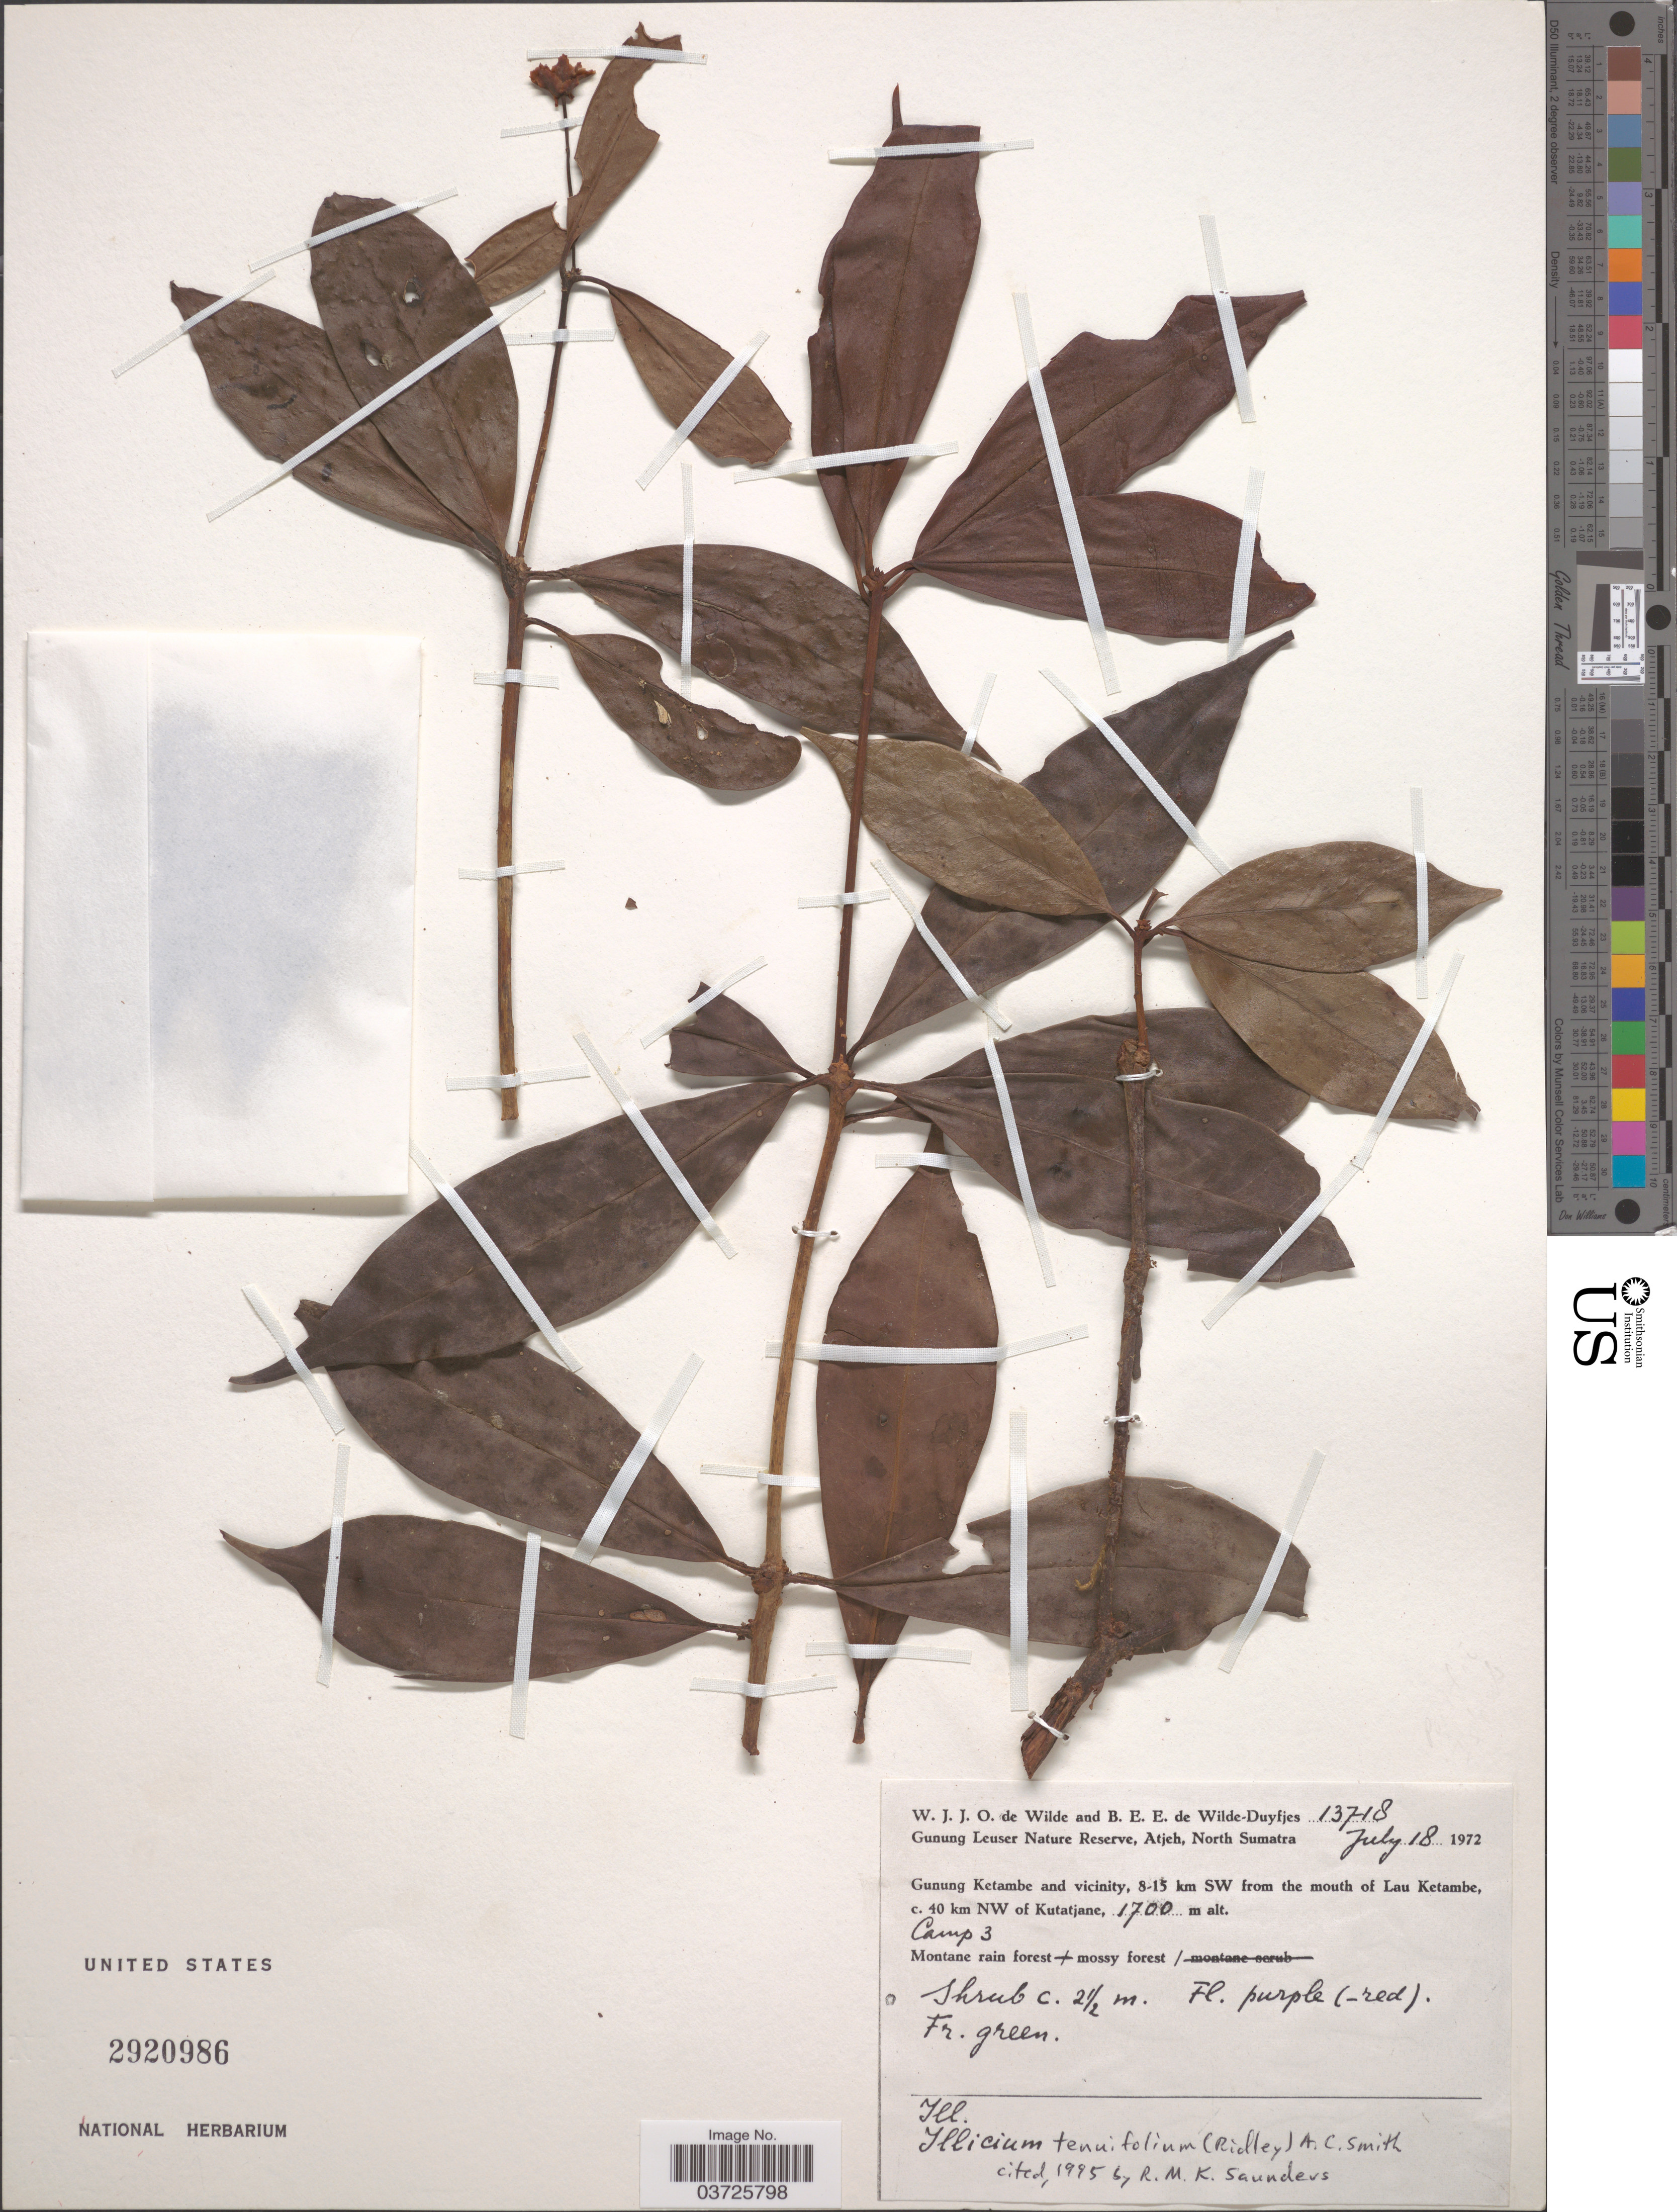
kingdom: Plantae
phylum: Tracheophyta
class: Magnoliopsida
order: Austrobaileyales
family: Schisandraceae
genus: Illicium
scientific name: Illicium tenuifolium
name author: (Ridl.) A.C. Sm.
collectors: W. J. de Wilde & B. E. de Wilde-Duyfjes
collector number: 13718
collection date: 1972-07-18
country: Indonesia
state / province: Sumatra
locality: Gunung Leuser Nature Reserve, Atjeh, North Sumatra. Gunung Ketambe and vicinity, 8-15 km SW from the mouth of Lau Ketambe, c. 40 km NW of Kutatjane. Camp 3.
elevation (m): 1700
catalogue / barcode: US 2920986